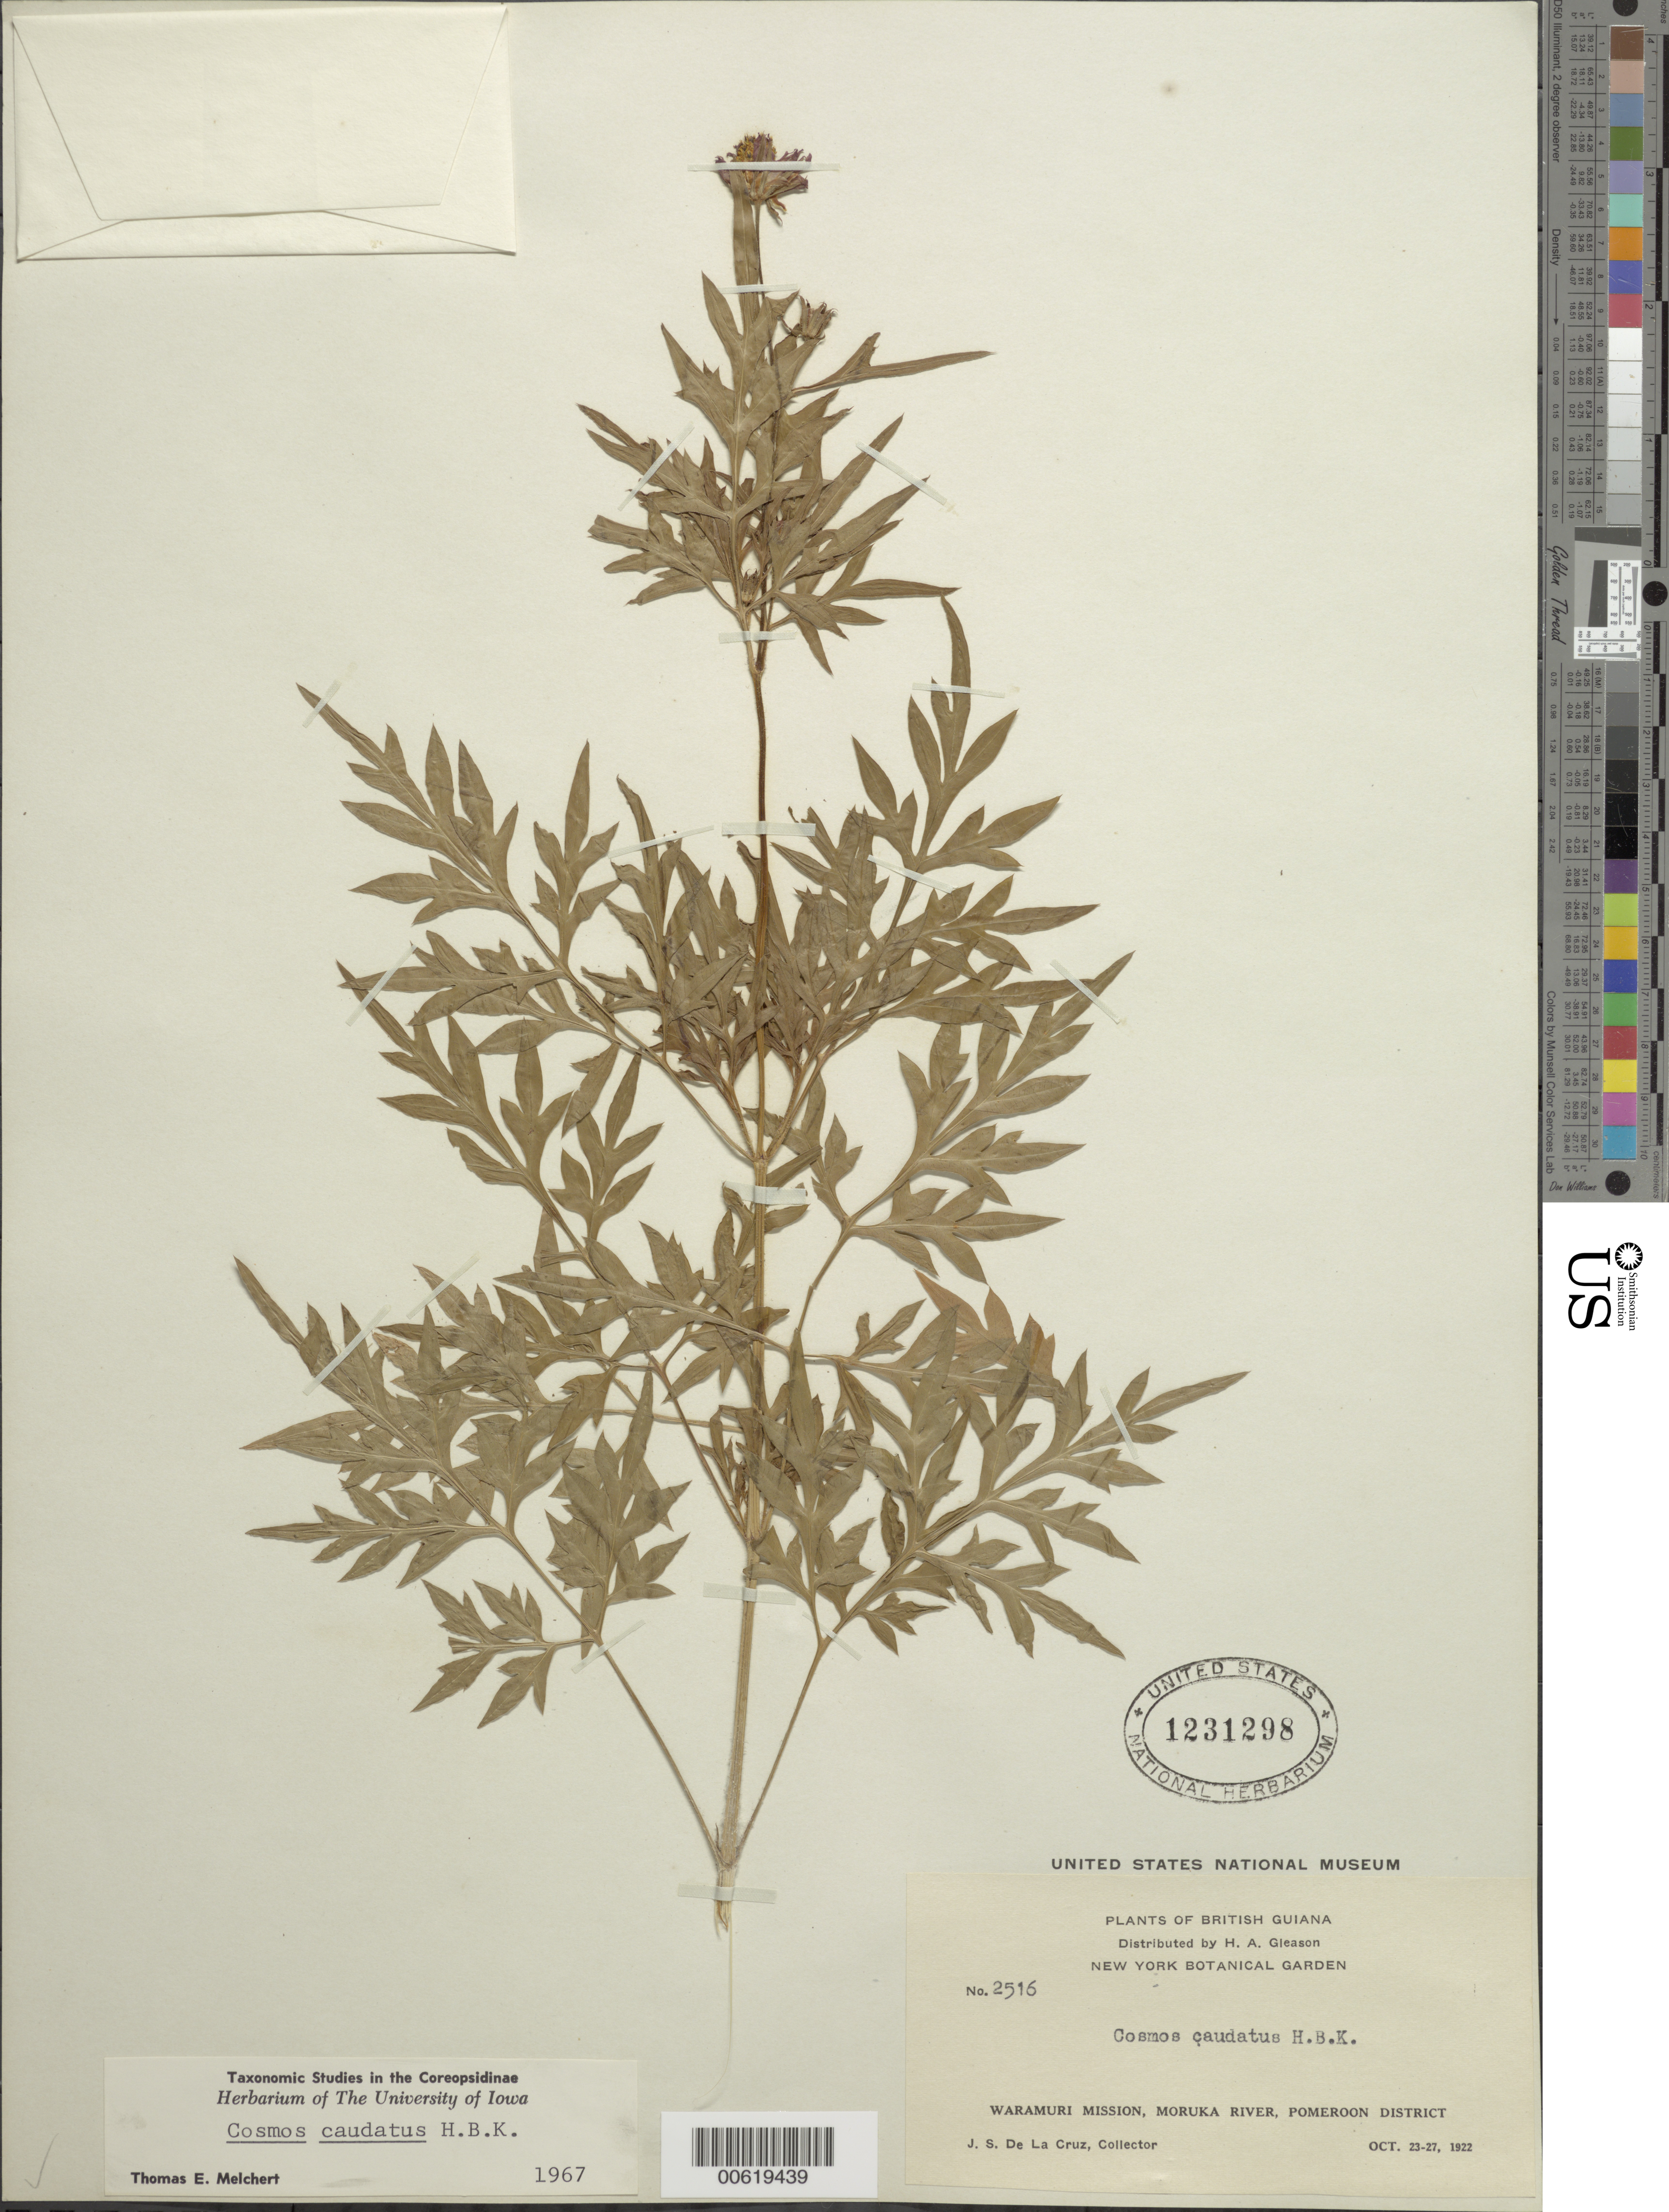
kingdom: Plantae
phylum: Tracheophyta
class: Magnoliopsida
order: Asterales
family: Asteraceae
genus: Cosmos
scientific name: Cosmos caudatus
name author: Kunth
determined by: Melchert, T. E.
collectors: J. S. de la Cruz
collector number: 2516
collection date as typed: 23-Oct-22 to 27-Oct-22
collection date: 1922-10-23/1922-10-27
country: Guyana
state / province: Pomeroon-Supenaam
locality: Waramuri Mission, Moruka R., Pomeroon Dist.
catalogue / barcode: US 1231298